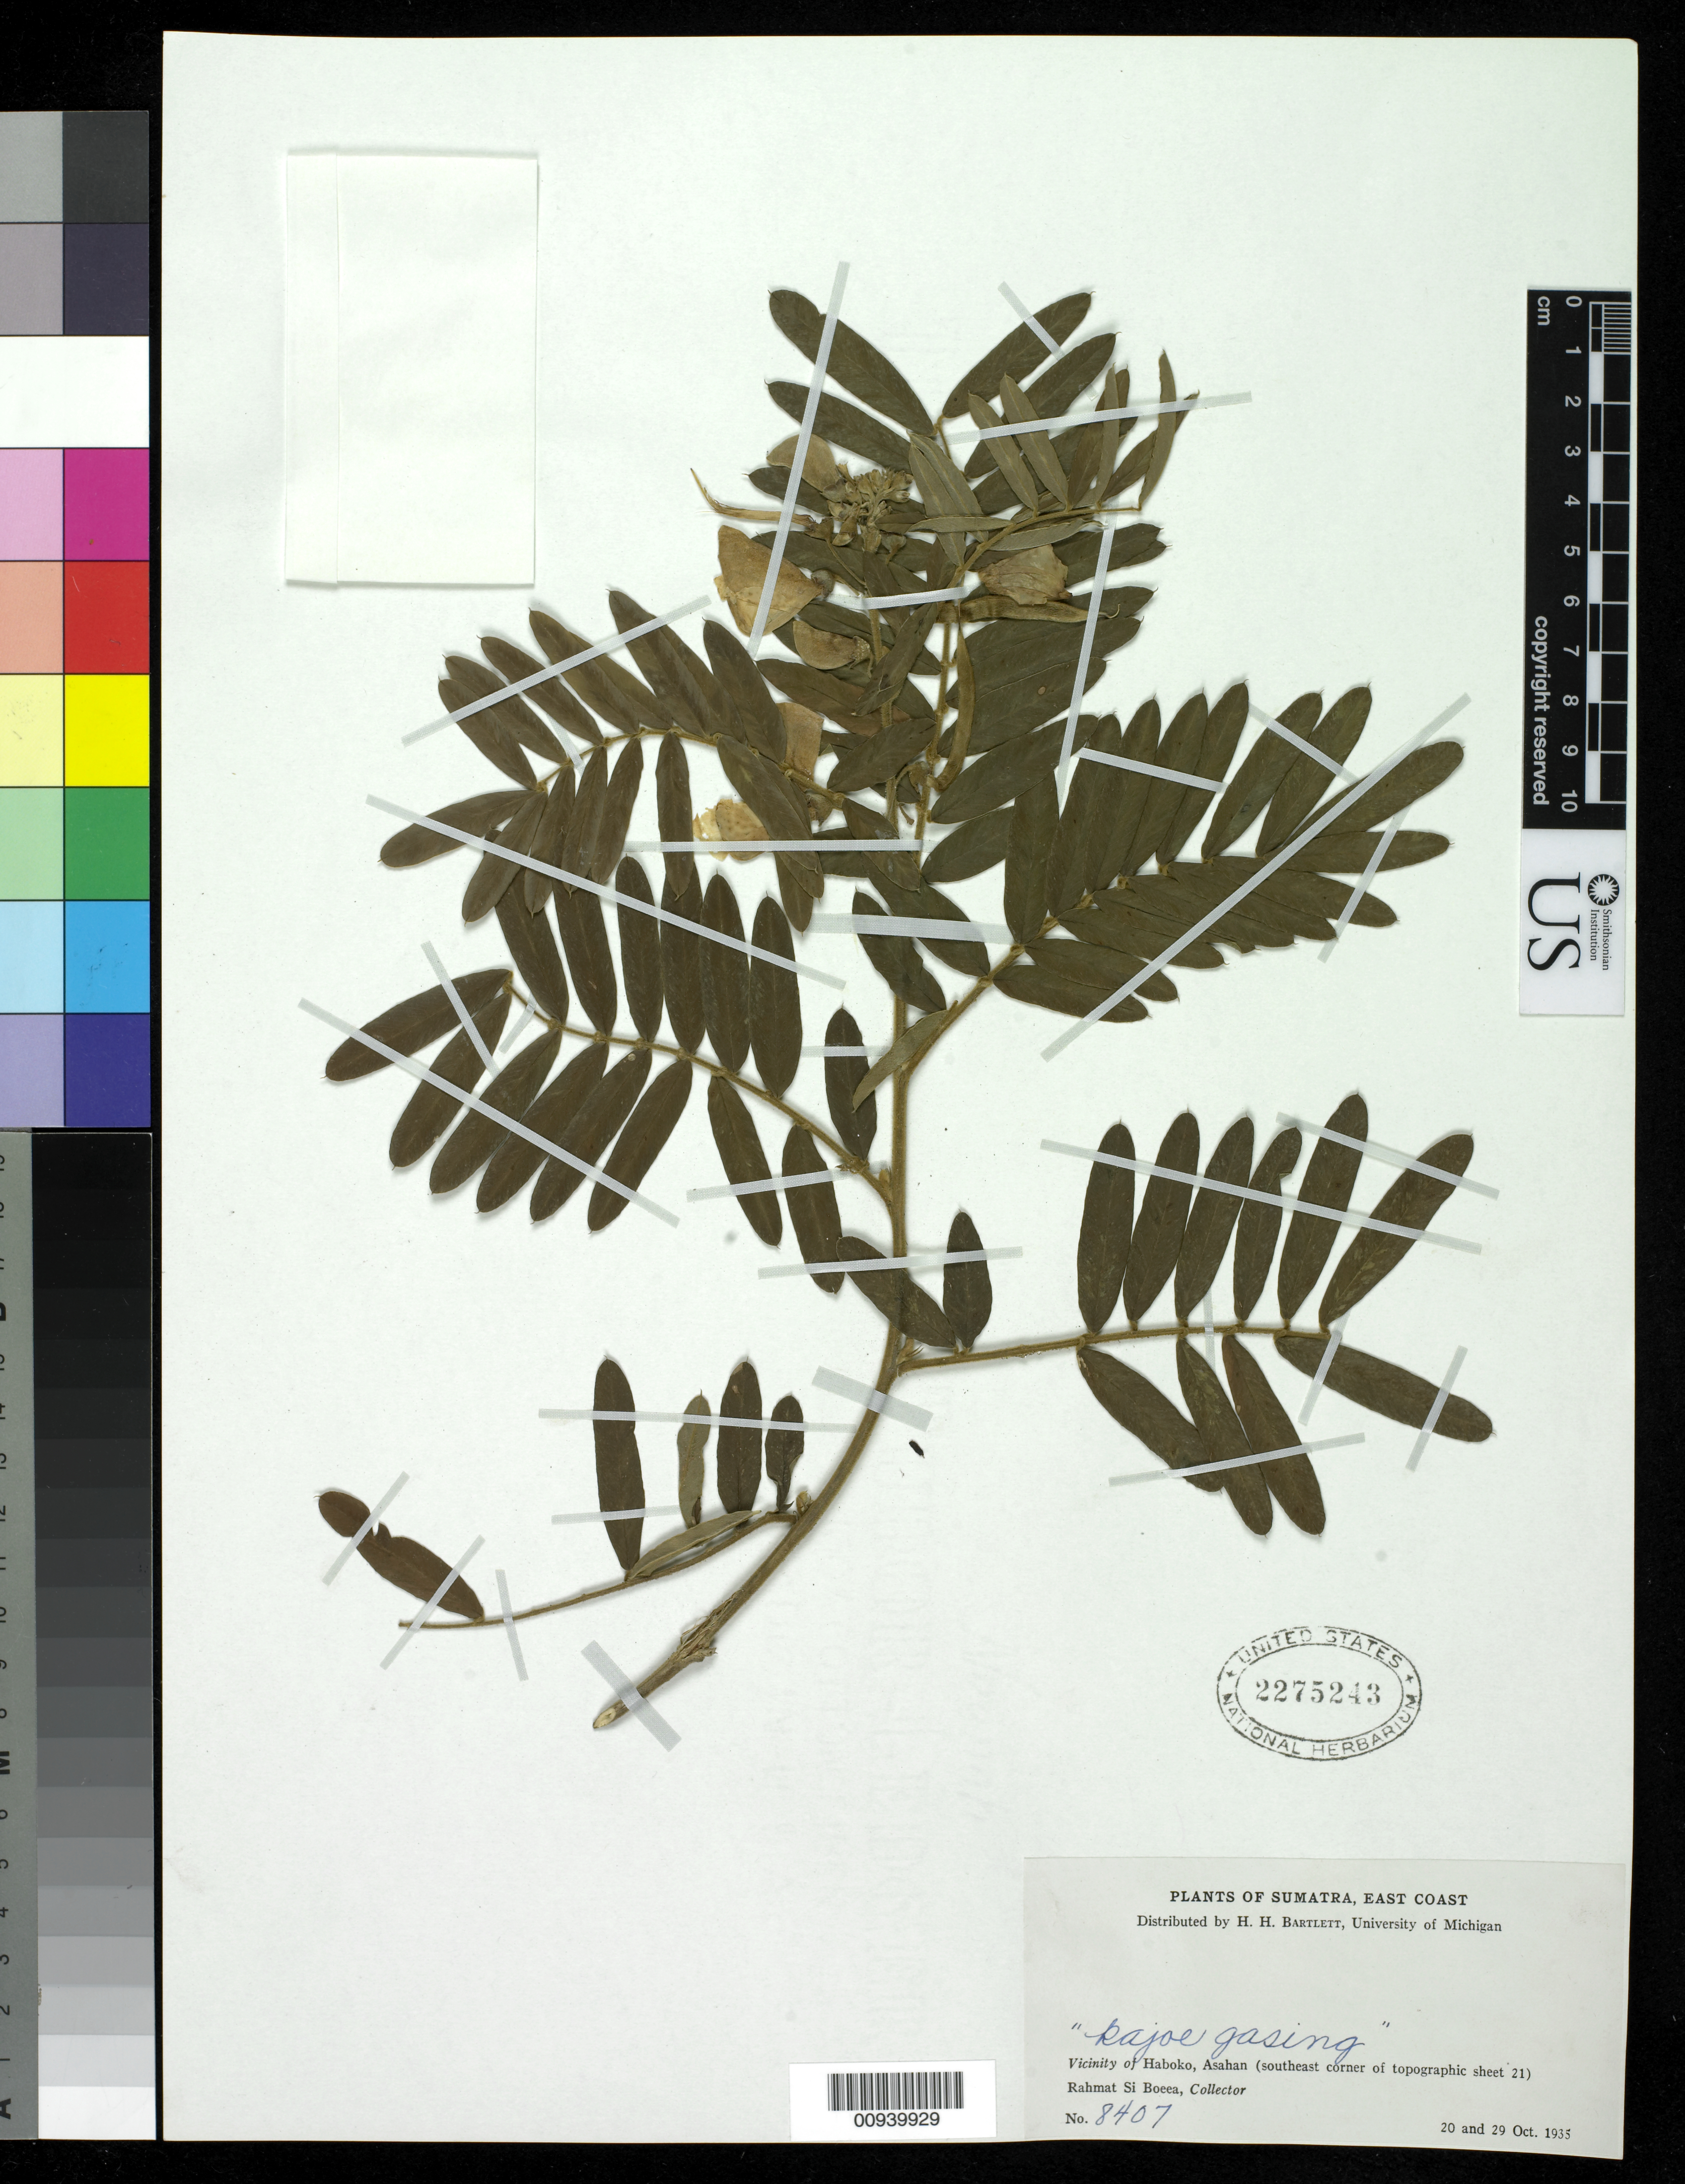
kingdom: Plantae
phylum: Tracheophyta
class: Magnoliopsida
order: Fabales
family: Fabaceae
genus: Tephrosia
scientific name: Tephrosia sp.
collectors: Rahmat Si Boeea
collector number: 8407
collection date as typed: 20 Oct 1935 and 29 Oct 1935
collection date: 1935-10-20,1935-10-29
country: Indonesia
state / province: Sumatra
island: Sumatra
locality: East Coast, Vacinit of Hoboko, Asahan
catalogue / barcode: US 2275243